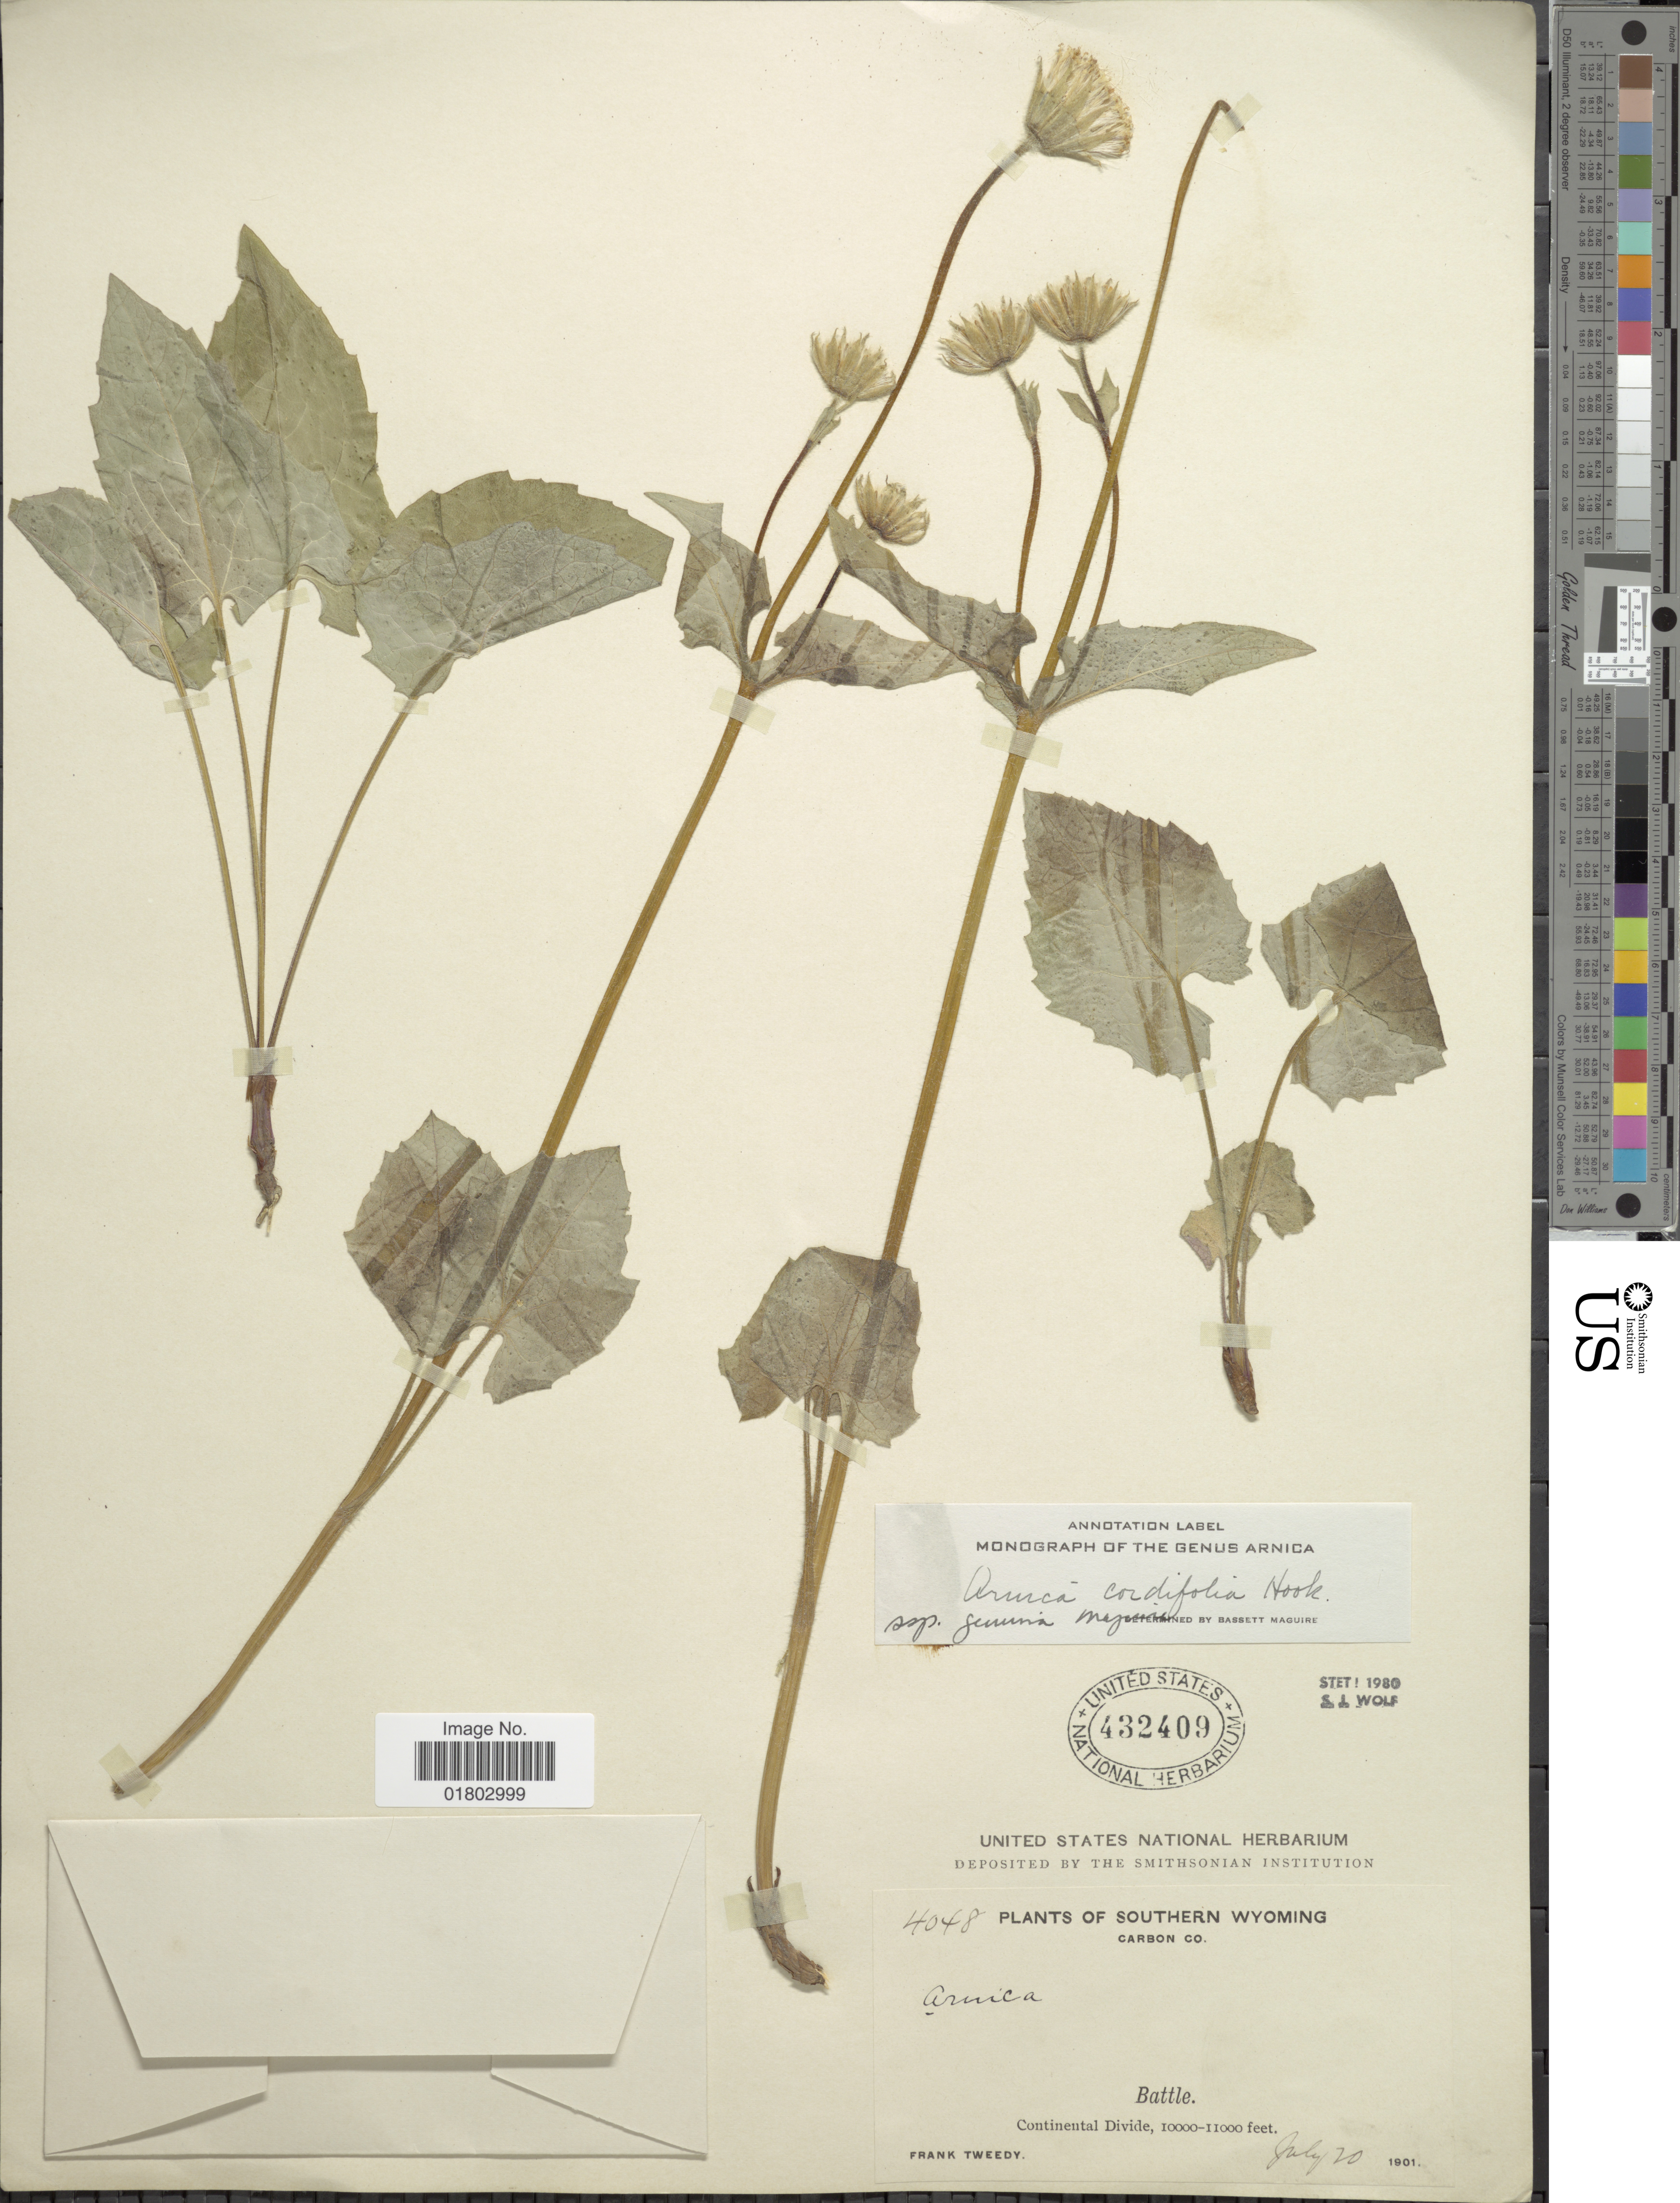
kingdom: Plantae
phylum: Tracheophyta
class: Magnoliopsida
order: Asterales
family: Asteraceae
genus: Arnica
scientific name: Arnica cordifolia subsp. genuina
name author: Maguire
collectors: F. Tweedy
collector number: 4048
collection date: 1901-07-20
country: United States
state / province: Wyoming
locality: Southern Wyoming, Carbon Co, Battle, Continental Divide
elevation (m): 3048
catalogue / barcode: US 432409